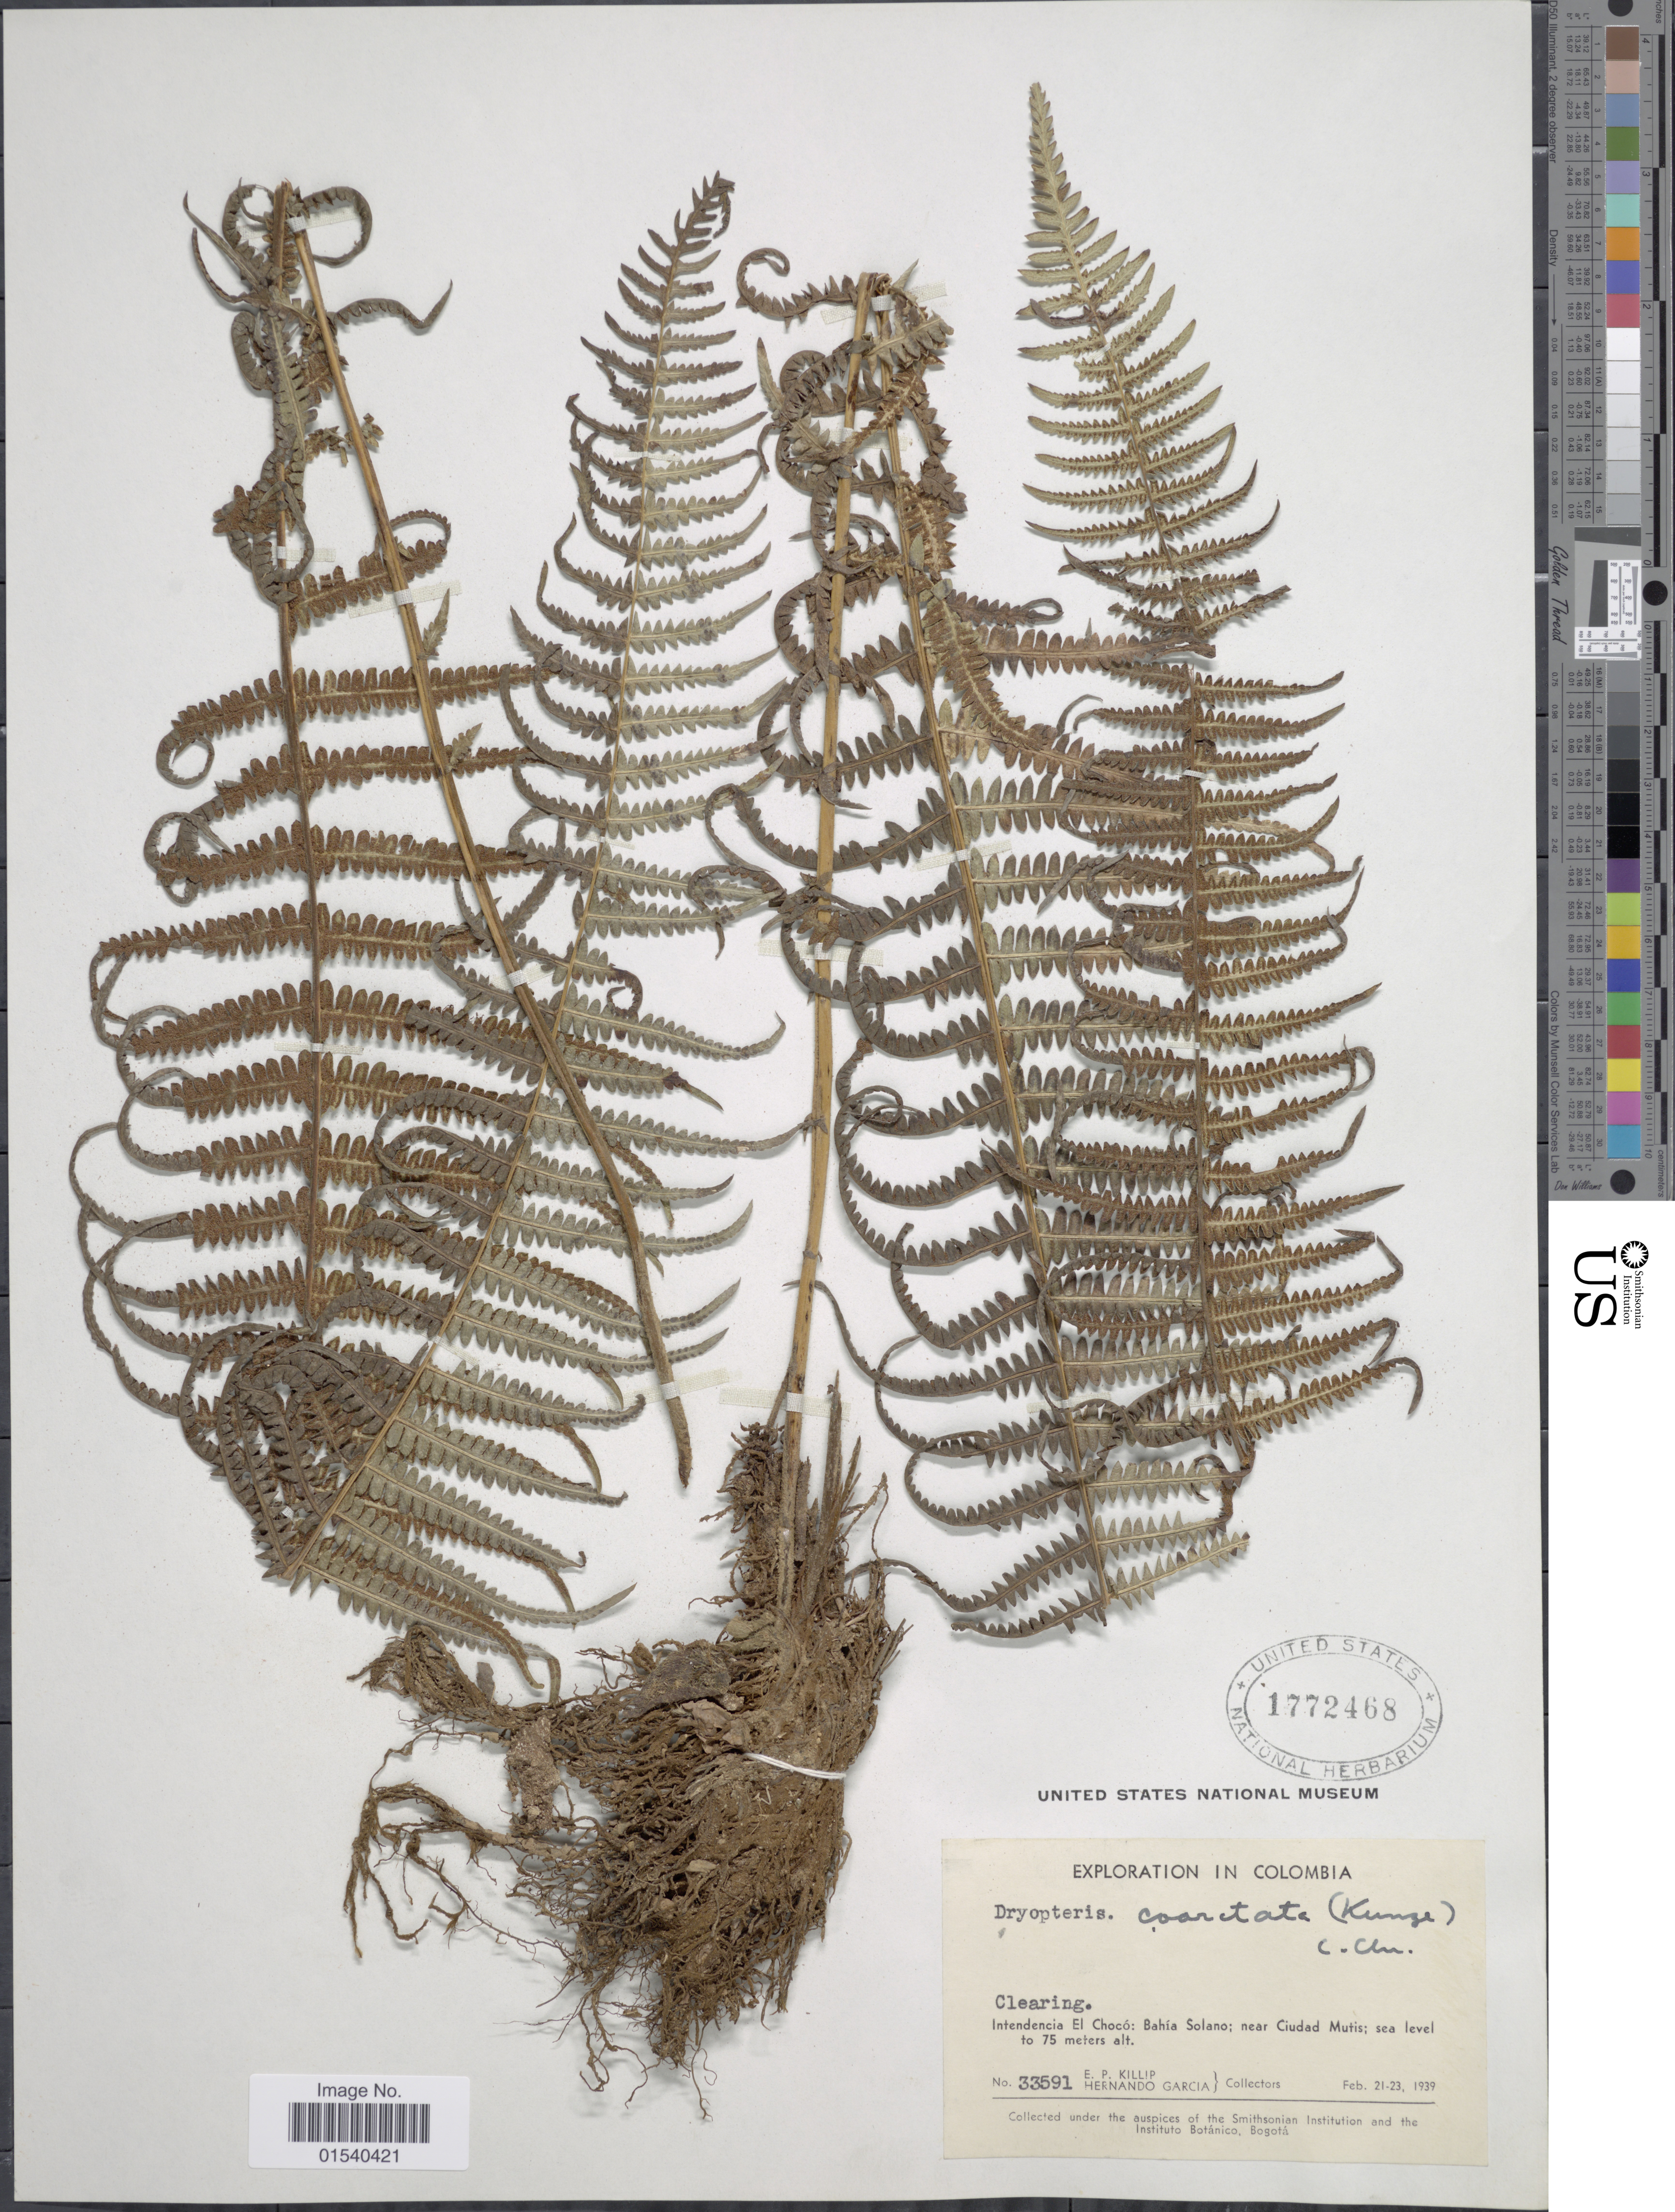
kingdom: Plantae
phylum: Tracheophyta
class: Polypodiopsida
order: Polypodiales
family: Thelypteridaceae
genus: Amauropelta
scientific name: Amauropelta opposita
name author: (Vahl) Pic. Serm.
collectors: E. P. Killip & H. Garcia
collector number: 33591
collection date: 1939-02-21/1939-02-23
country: Colombia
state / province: Chocó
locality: Intendencia El Chocó: Bahía Solano; near Ciudad Mutis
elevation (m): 75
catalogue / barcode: US 1772468